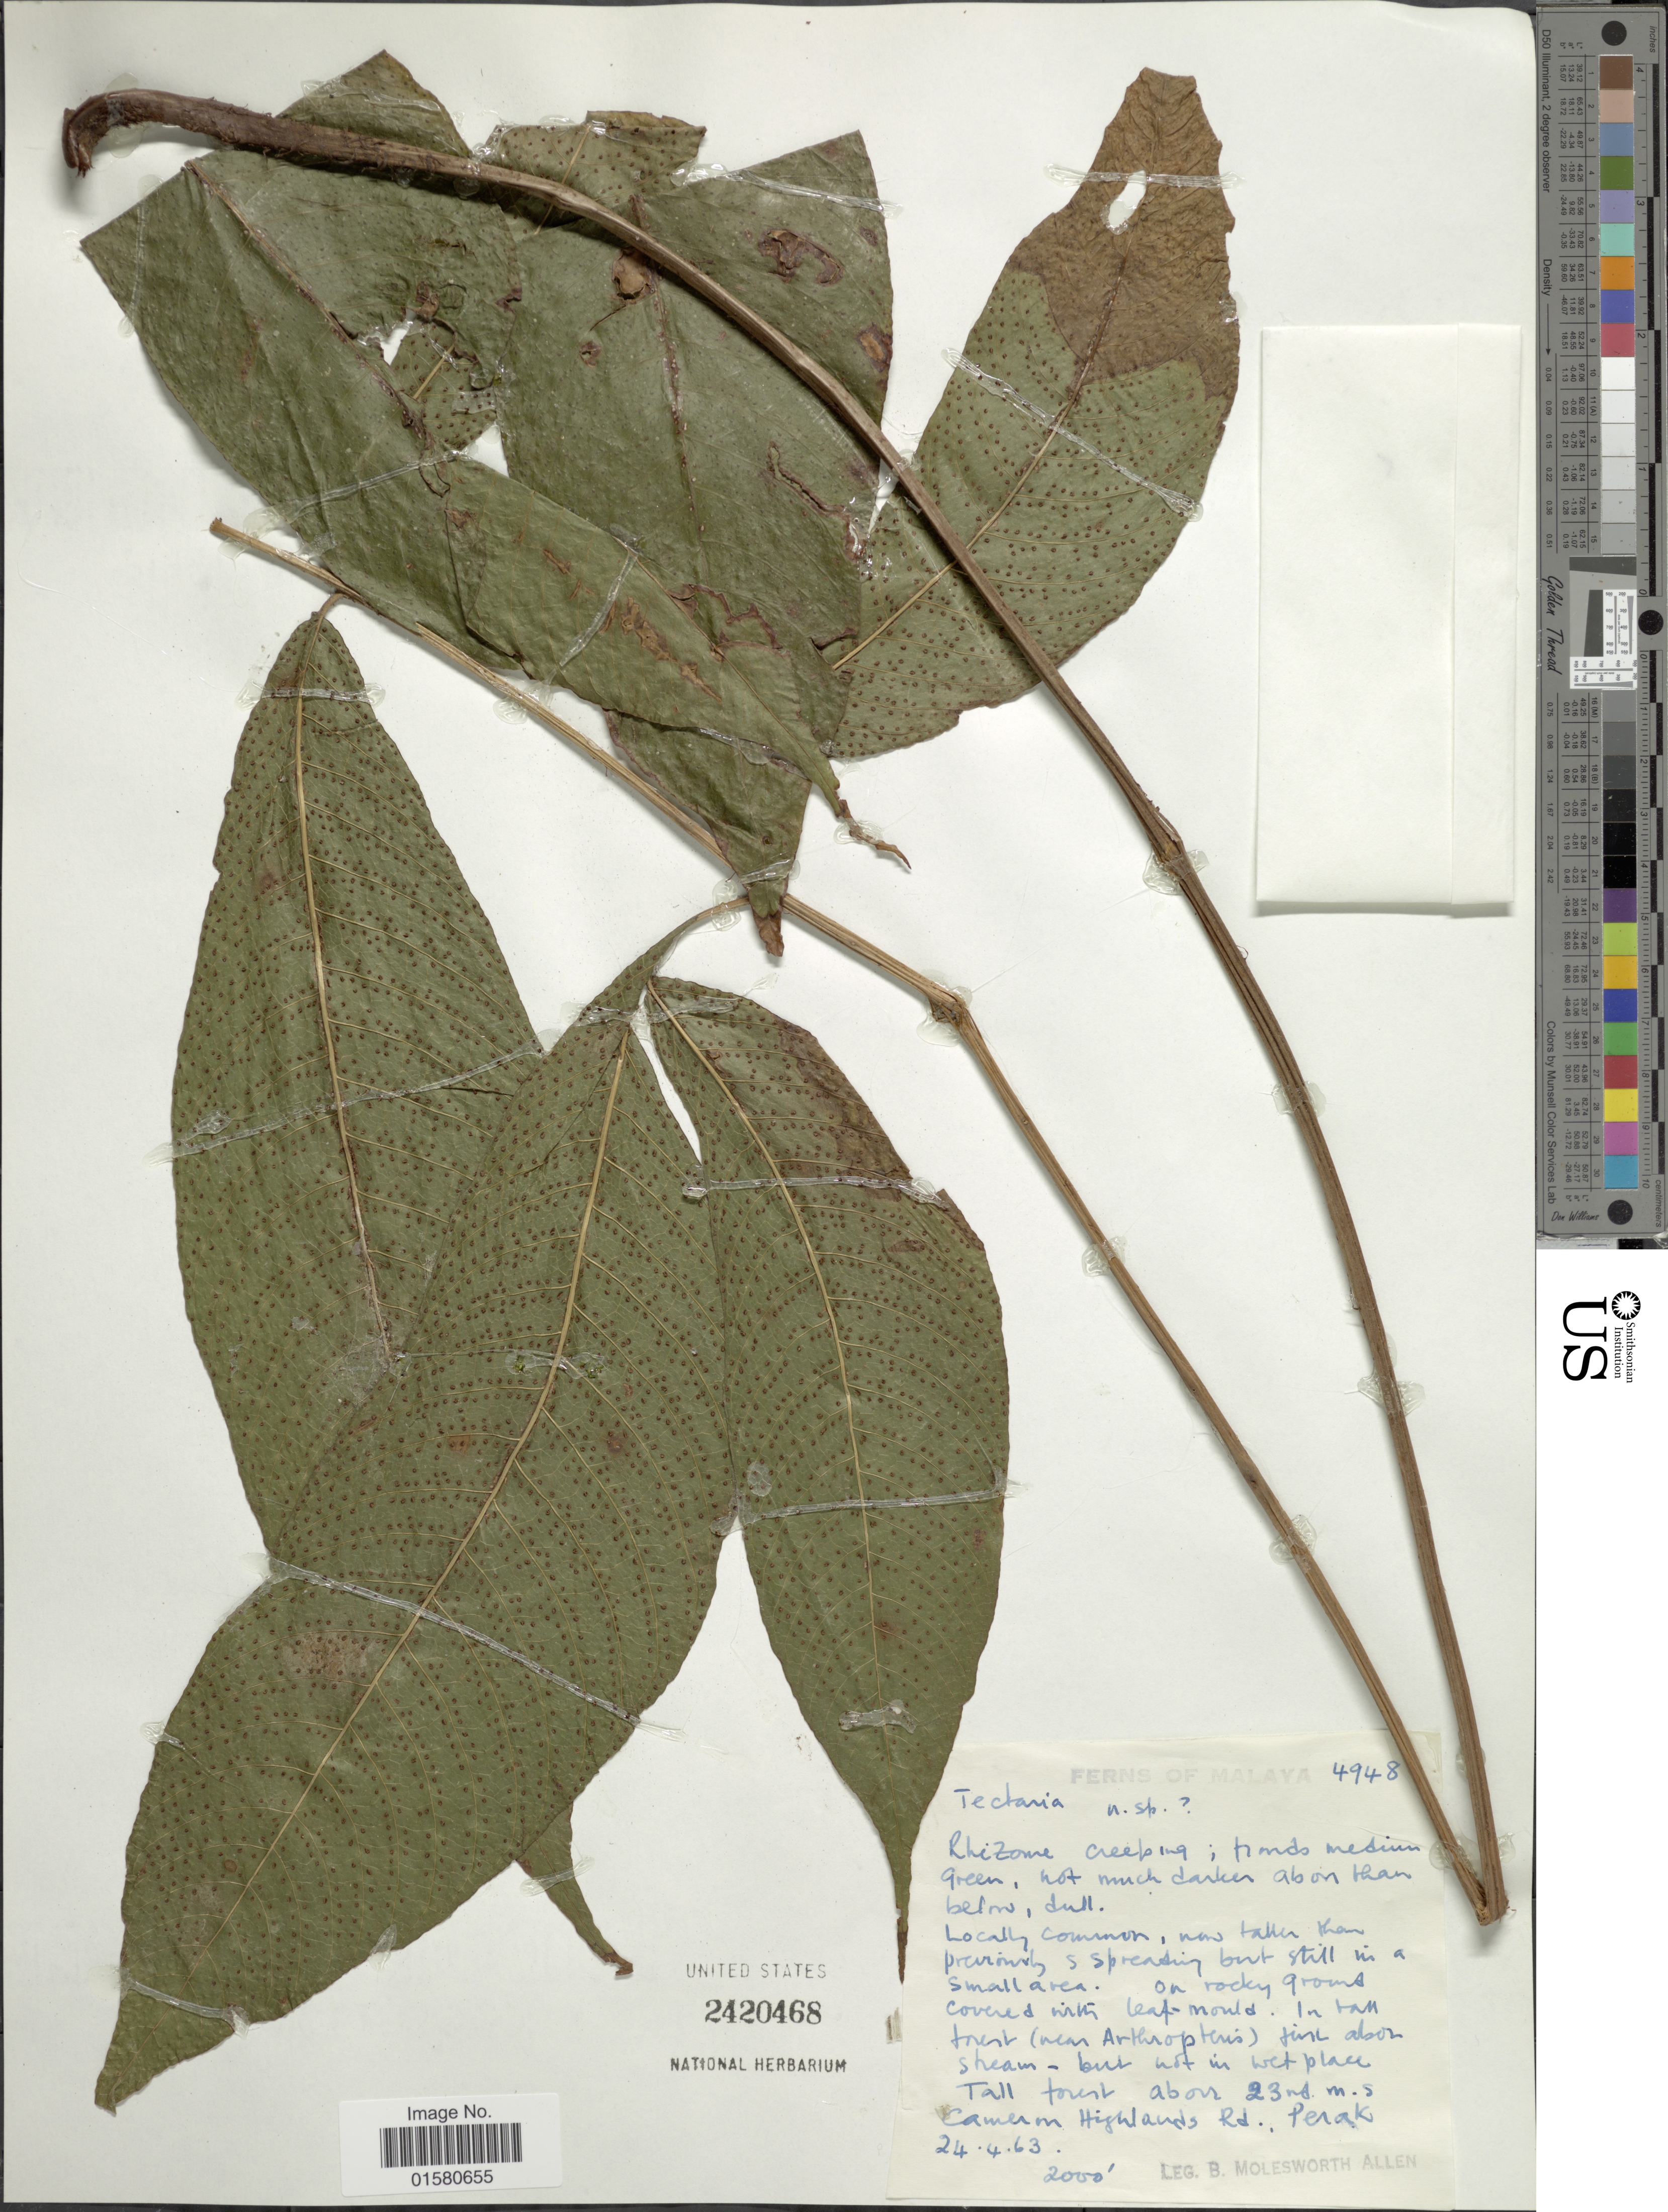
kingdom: Plantae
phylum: Tracheophyta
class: Polypodiopsida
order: Polypodiales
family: Tectariaceae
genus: Tectaria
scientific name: Tectaria sp.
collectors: B. E. G. Molesworth-Allen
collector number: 4948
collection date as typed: Transcribed d/m/y: 24/4/63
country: Malaysia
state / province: Perak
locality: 23 rd m.s. Cameron Highlands Rd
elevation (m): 610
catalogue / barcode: US 2420468